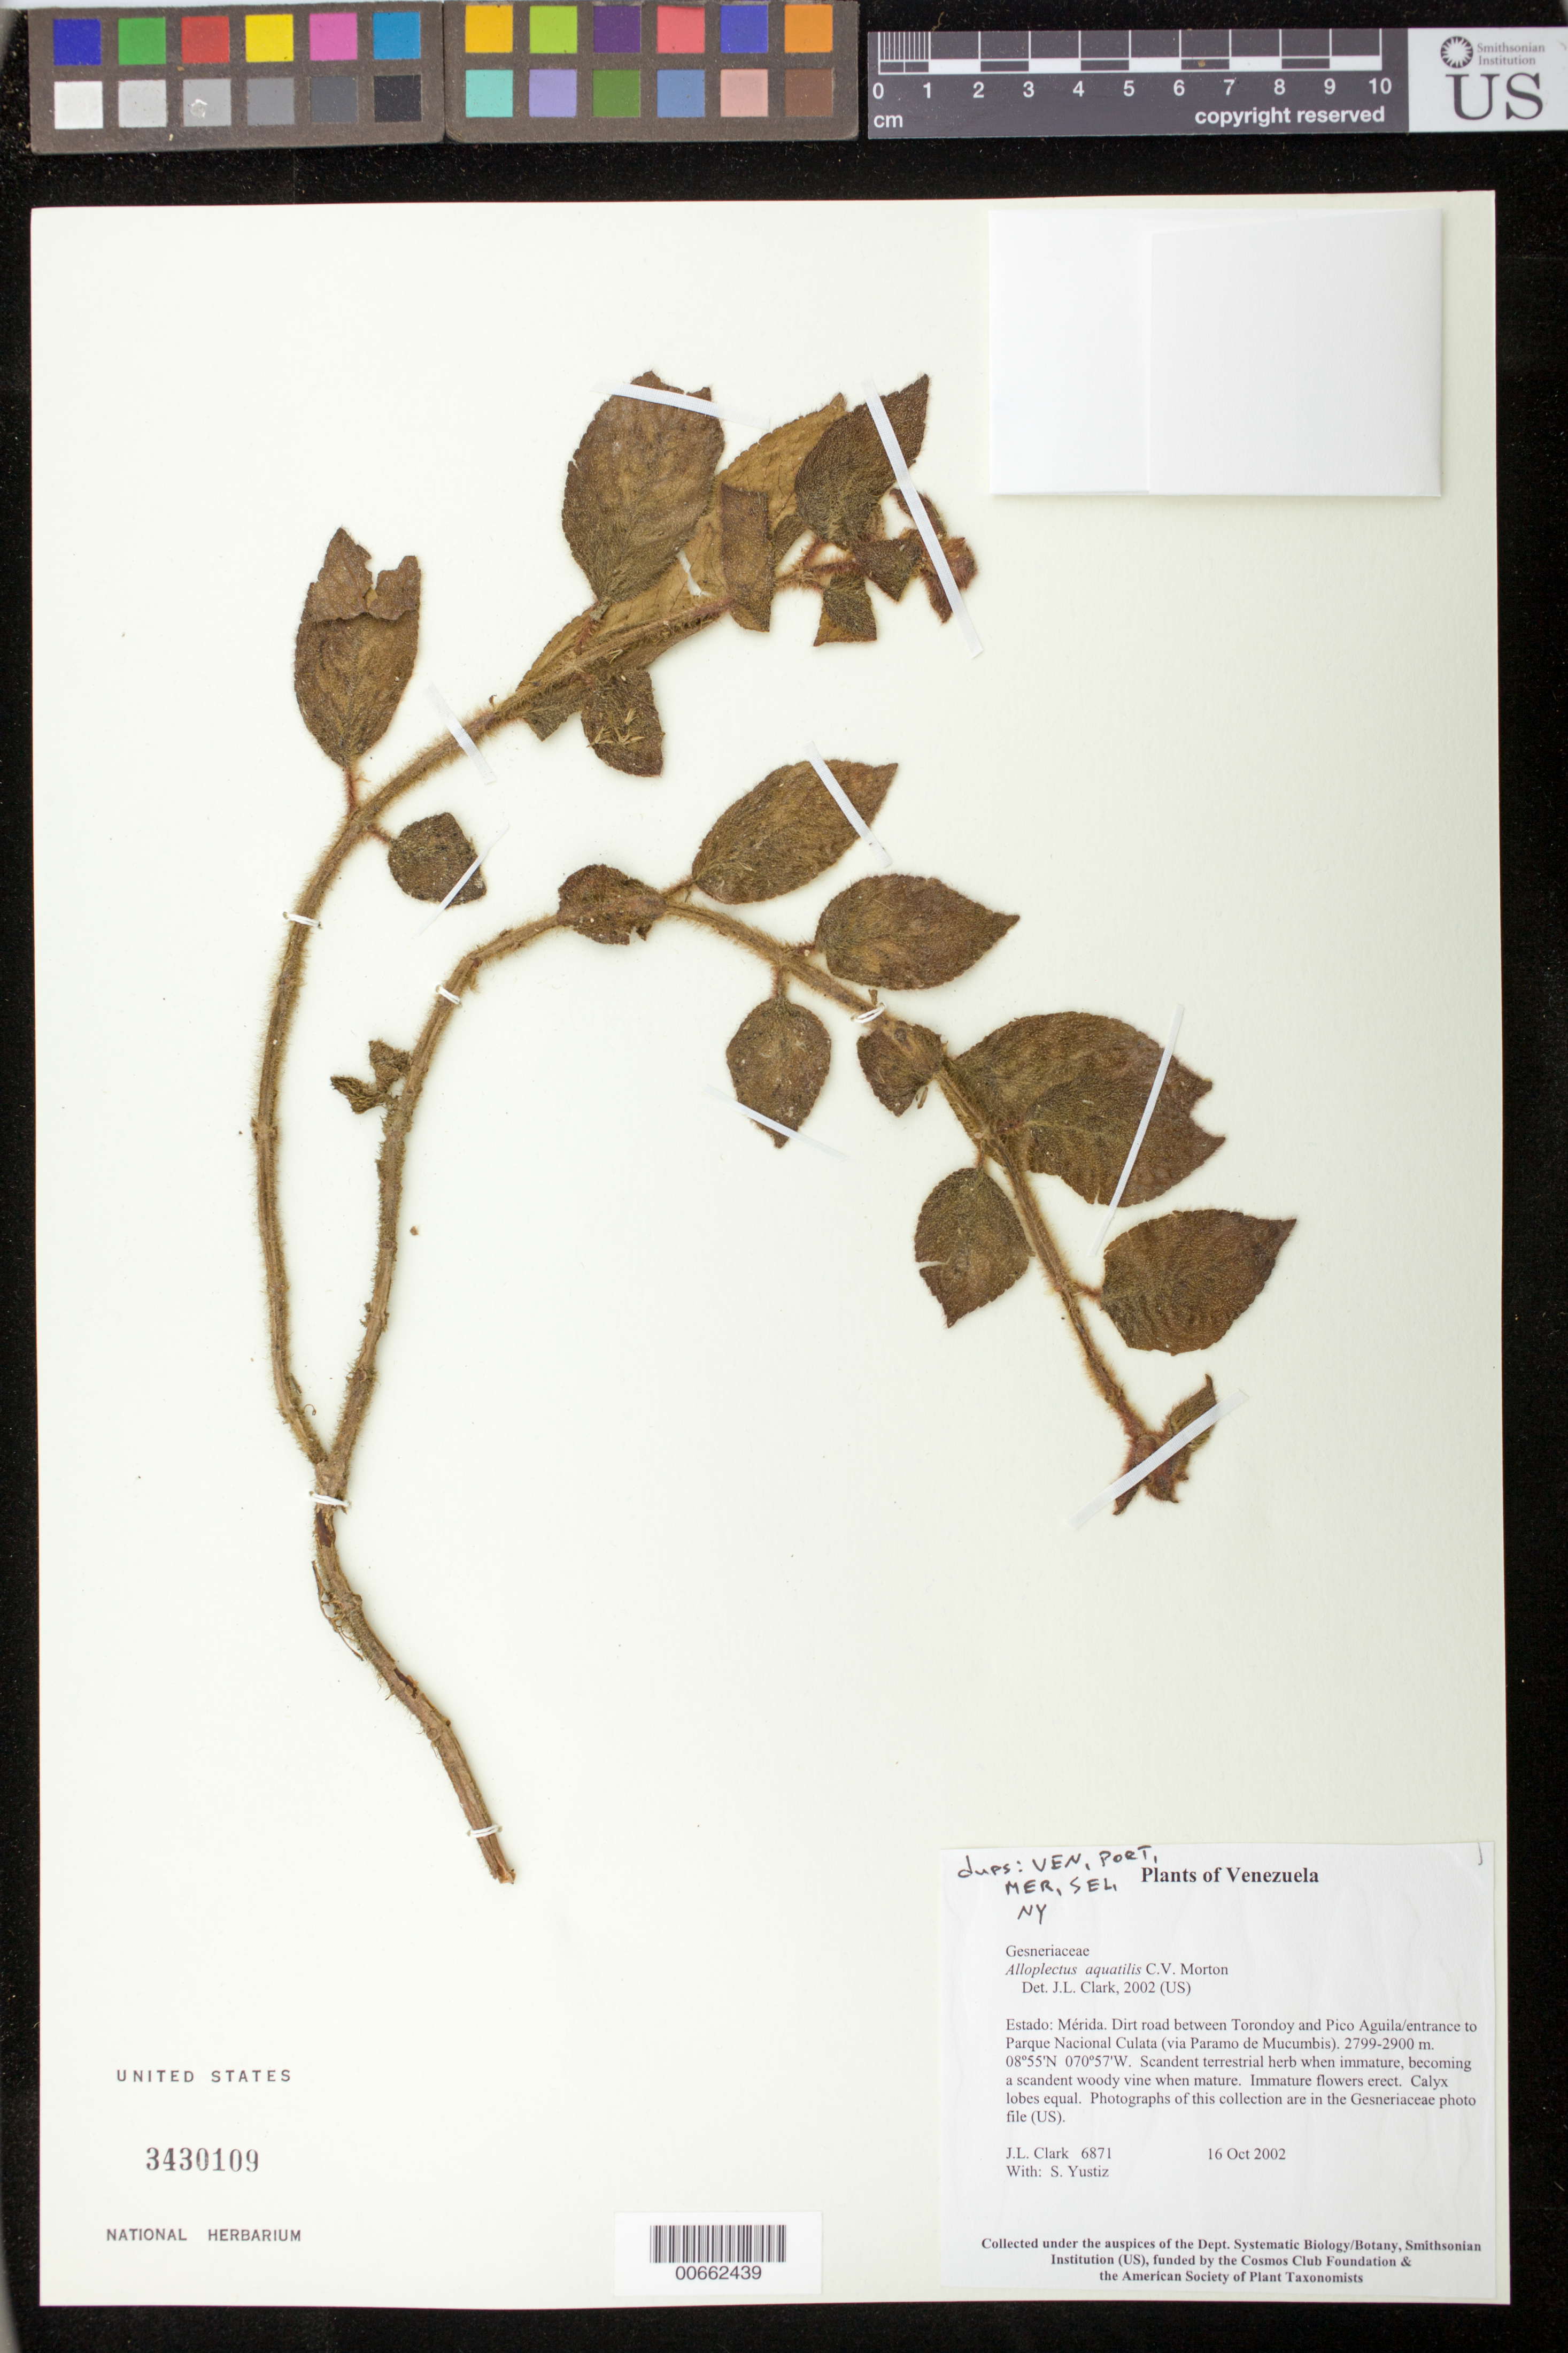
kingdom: Plantae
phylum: Tracheophyta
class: Magnoliopsida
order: Lamiales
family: Gesneriaceae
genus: Alloplectus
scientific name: Alloplectus aquatilis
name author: C.V. Morton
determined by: Clark, J. L., (SEL), The Marie Selby Botanical Garden (UNITED STATES)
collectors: J. L. Clark & S. Yustiz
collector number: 6871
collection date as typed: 16 Oct 2002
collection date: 2002-10-16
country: Venezuela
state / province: Mérida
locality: Dirt road between Torondoy and Pico Aguila/entrance to Parque Nacional Culata (via Paramo de Mucumbis).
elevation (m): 2799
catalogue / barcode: US 3430109